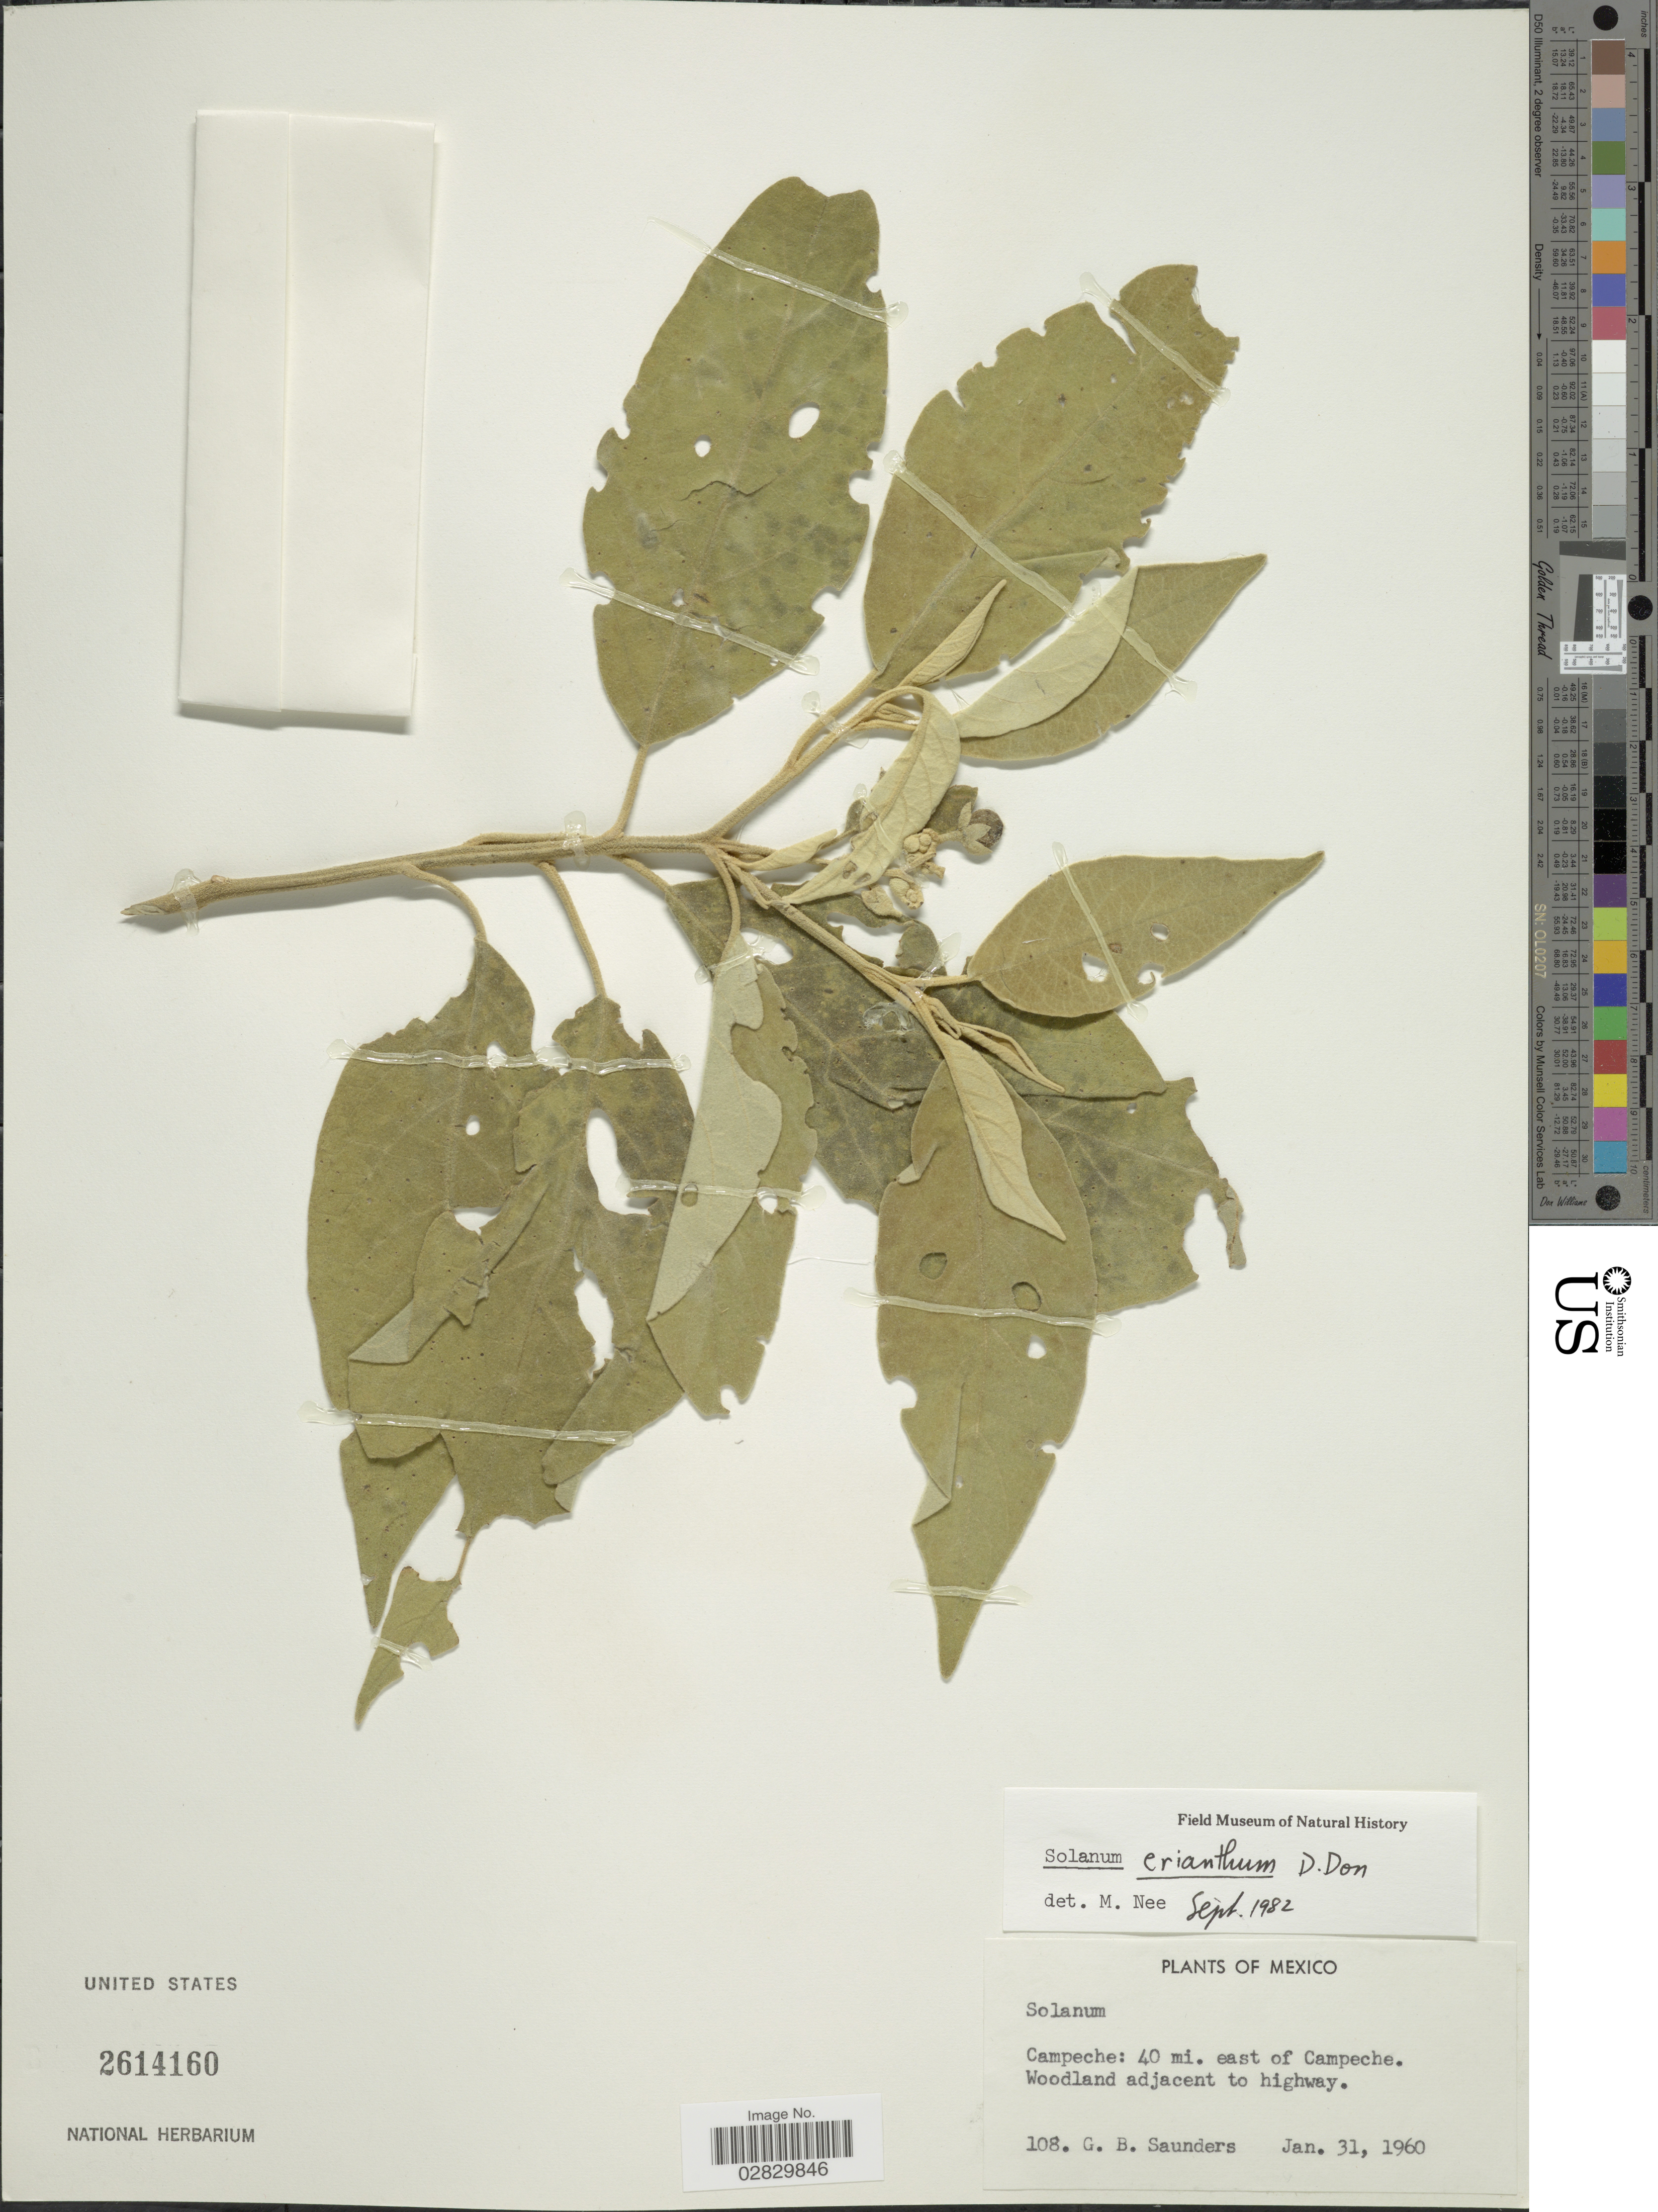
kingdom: Plantae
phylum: Tracheophyta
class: Magnoliopsida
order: Solanales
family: Solanaceae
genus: Solanum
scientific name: Solanum erianthum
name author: D. Don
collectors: G. B. Saunders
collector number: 108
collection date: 1960-01-31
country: Mexico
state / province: Campeche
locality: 40 mi. east of Campeche, woodland adjacent to highway.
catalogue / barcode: US 2614160